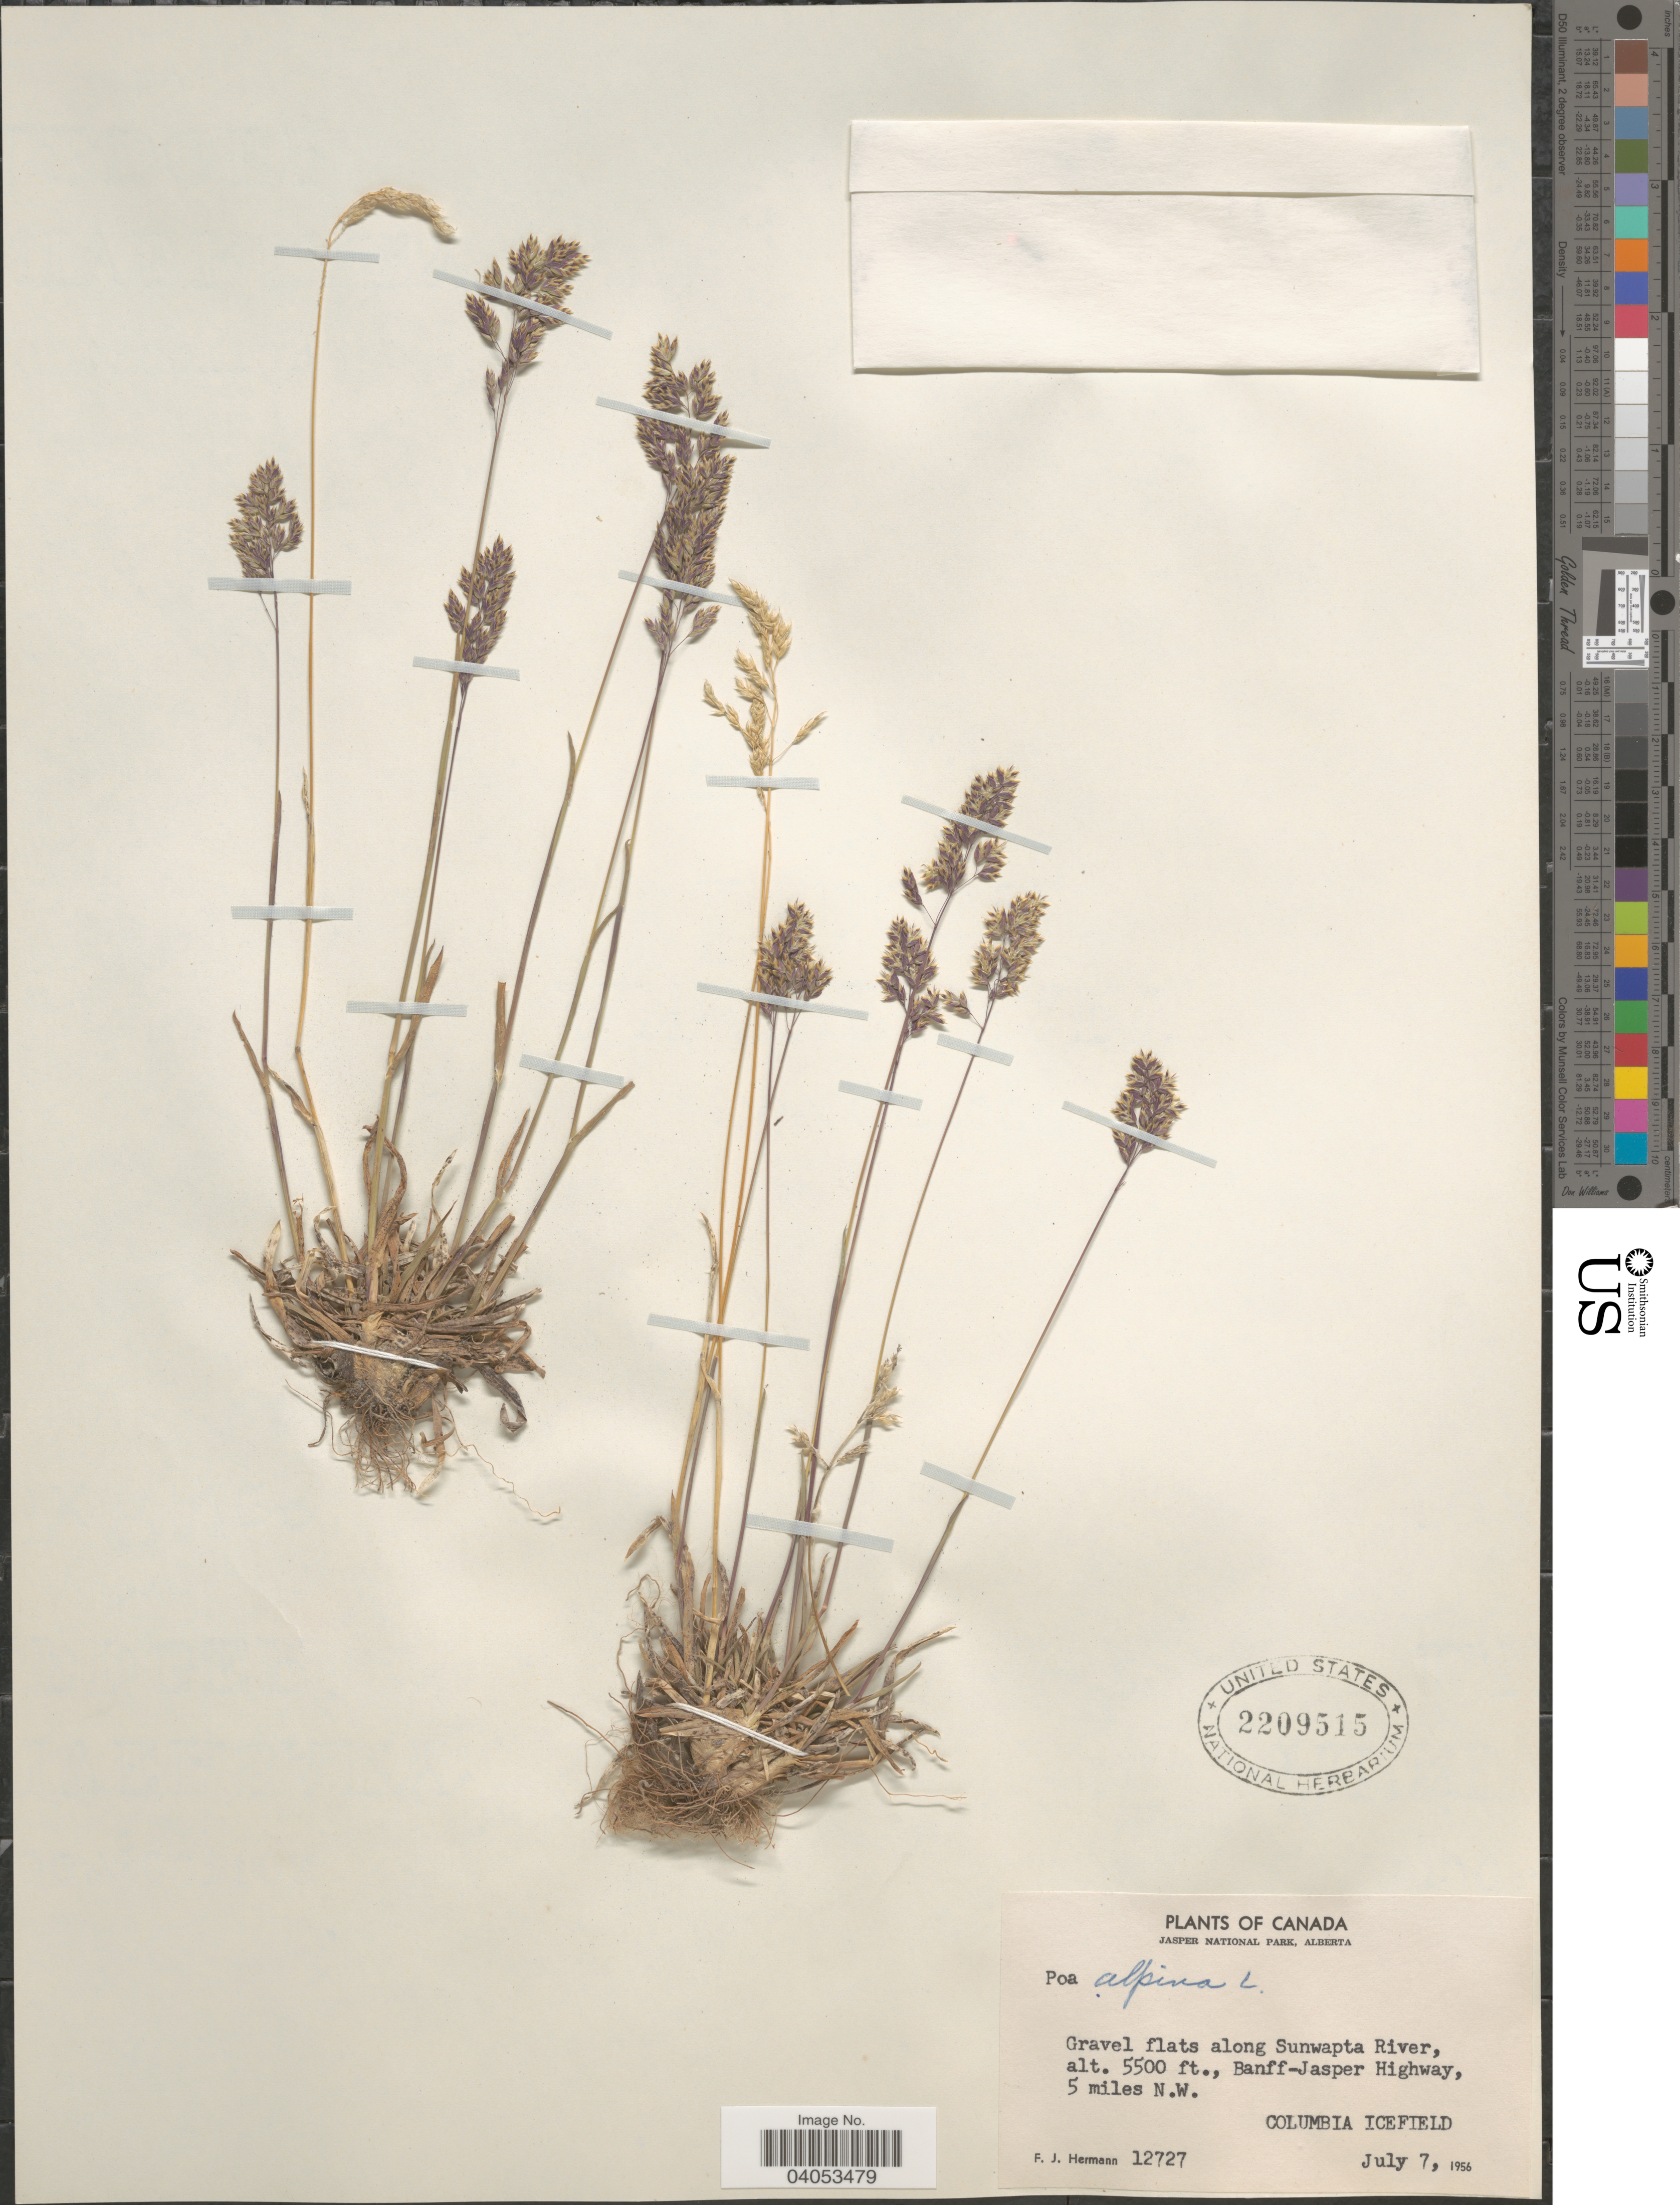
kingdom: Plantae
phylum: Tracheophyta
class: Liliopsida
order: Poales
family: Poaceae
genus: Poa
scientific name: Poa alpina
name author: L.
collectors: F. J. Hermann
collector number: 12727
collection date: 1956-07-07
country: Canada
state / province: Alberta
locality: Jasper National Park. Along Sunwapta River, Banff-Jasper Highway, 5 miles N.W. Columbia Icefield.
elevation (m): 1676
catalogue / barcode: US 2209515